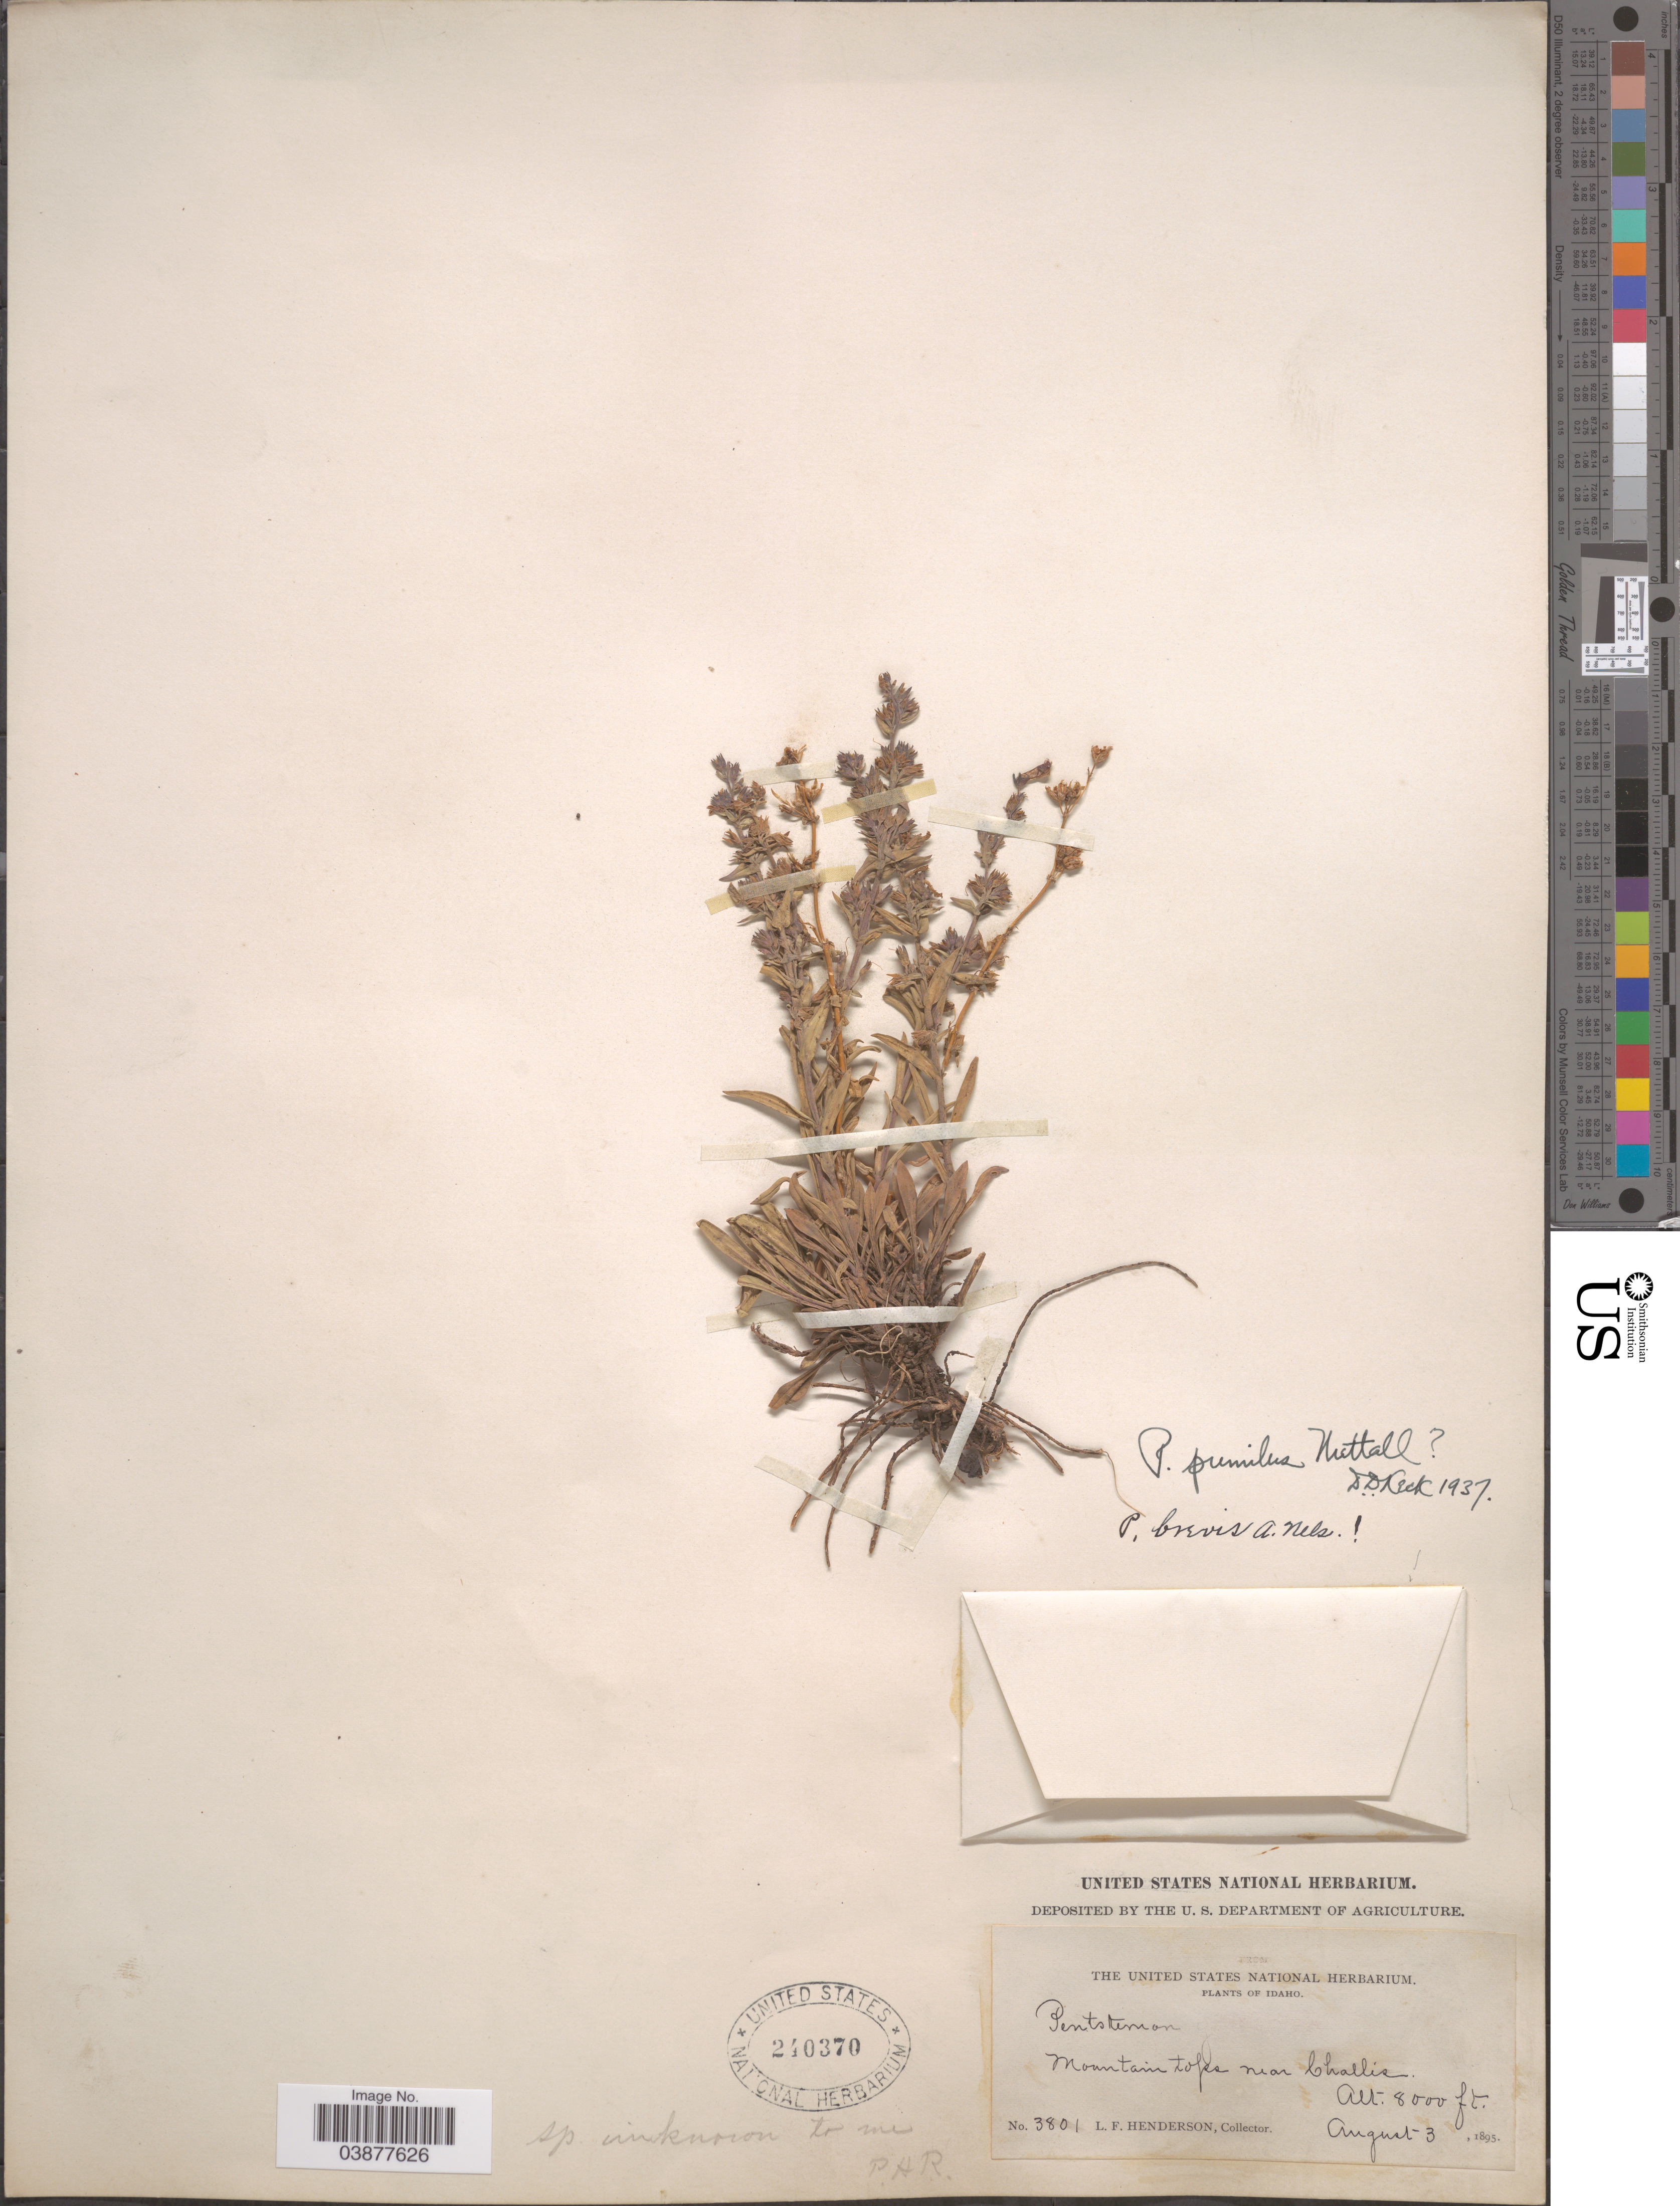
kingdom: Plantae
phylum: Tracheophyta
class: Magnoliopsida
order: Lamiales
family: Plantaginaceae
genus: Penstemon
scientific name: Penstemon pumilus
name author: Nutt.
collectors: L. Henderson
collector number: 3801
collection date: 1895-08-03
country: United States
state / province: Idaho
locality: Mountain tops near Challis.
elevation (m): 2438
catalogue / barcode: US 240370